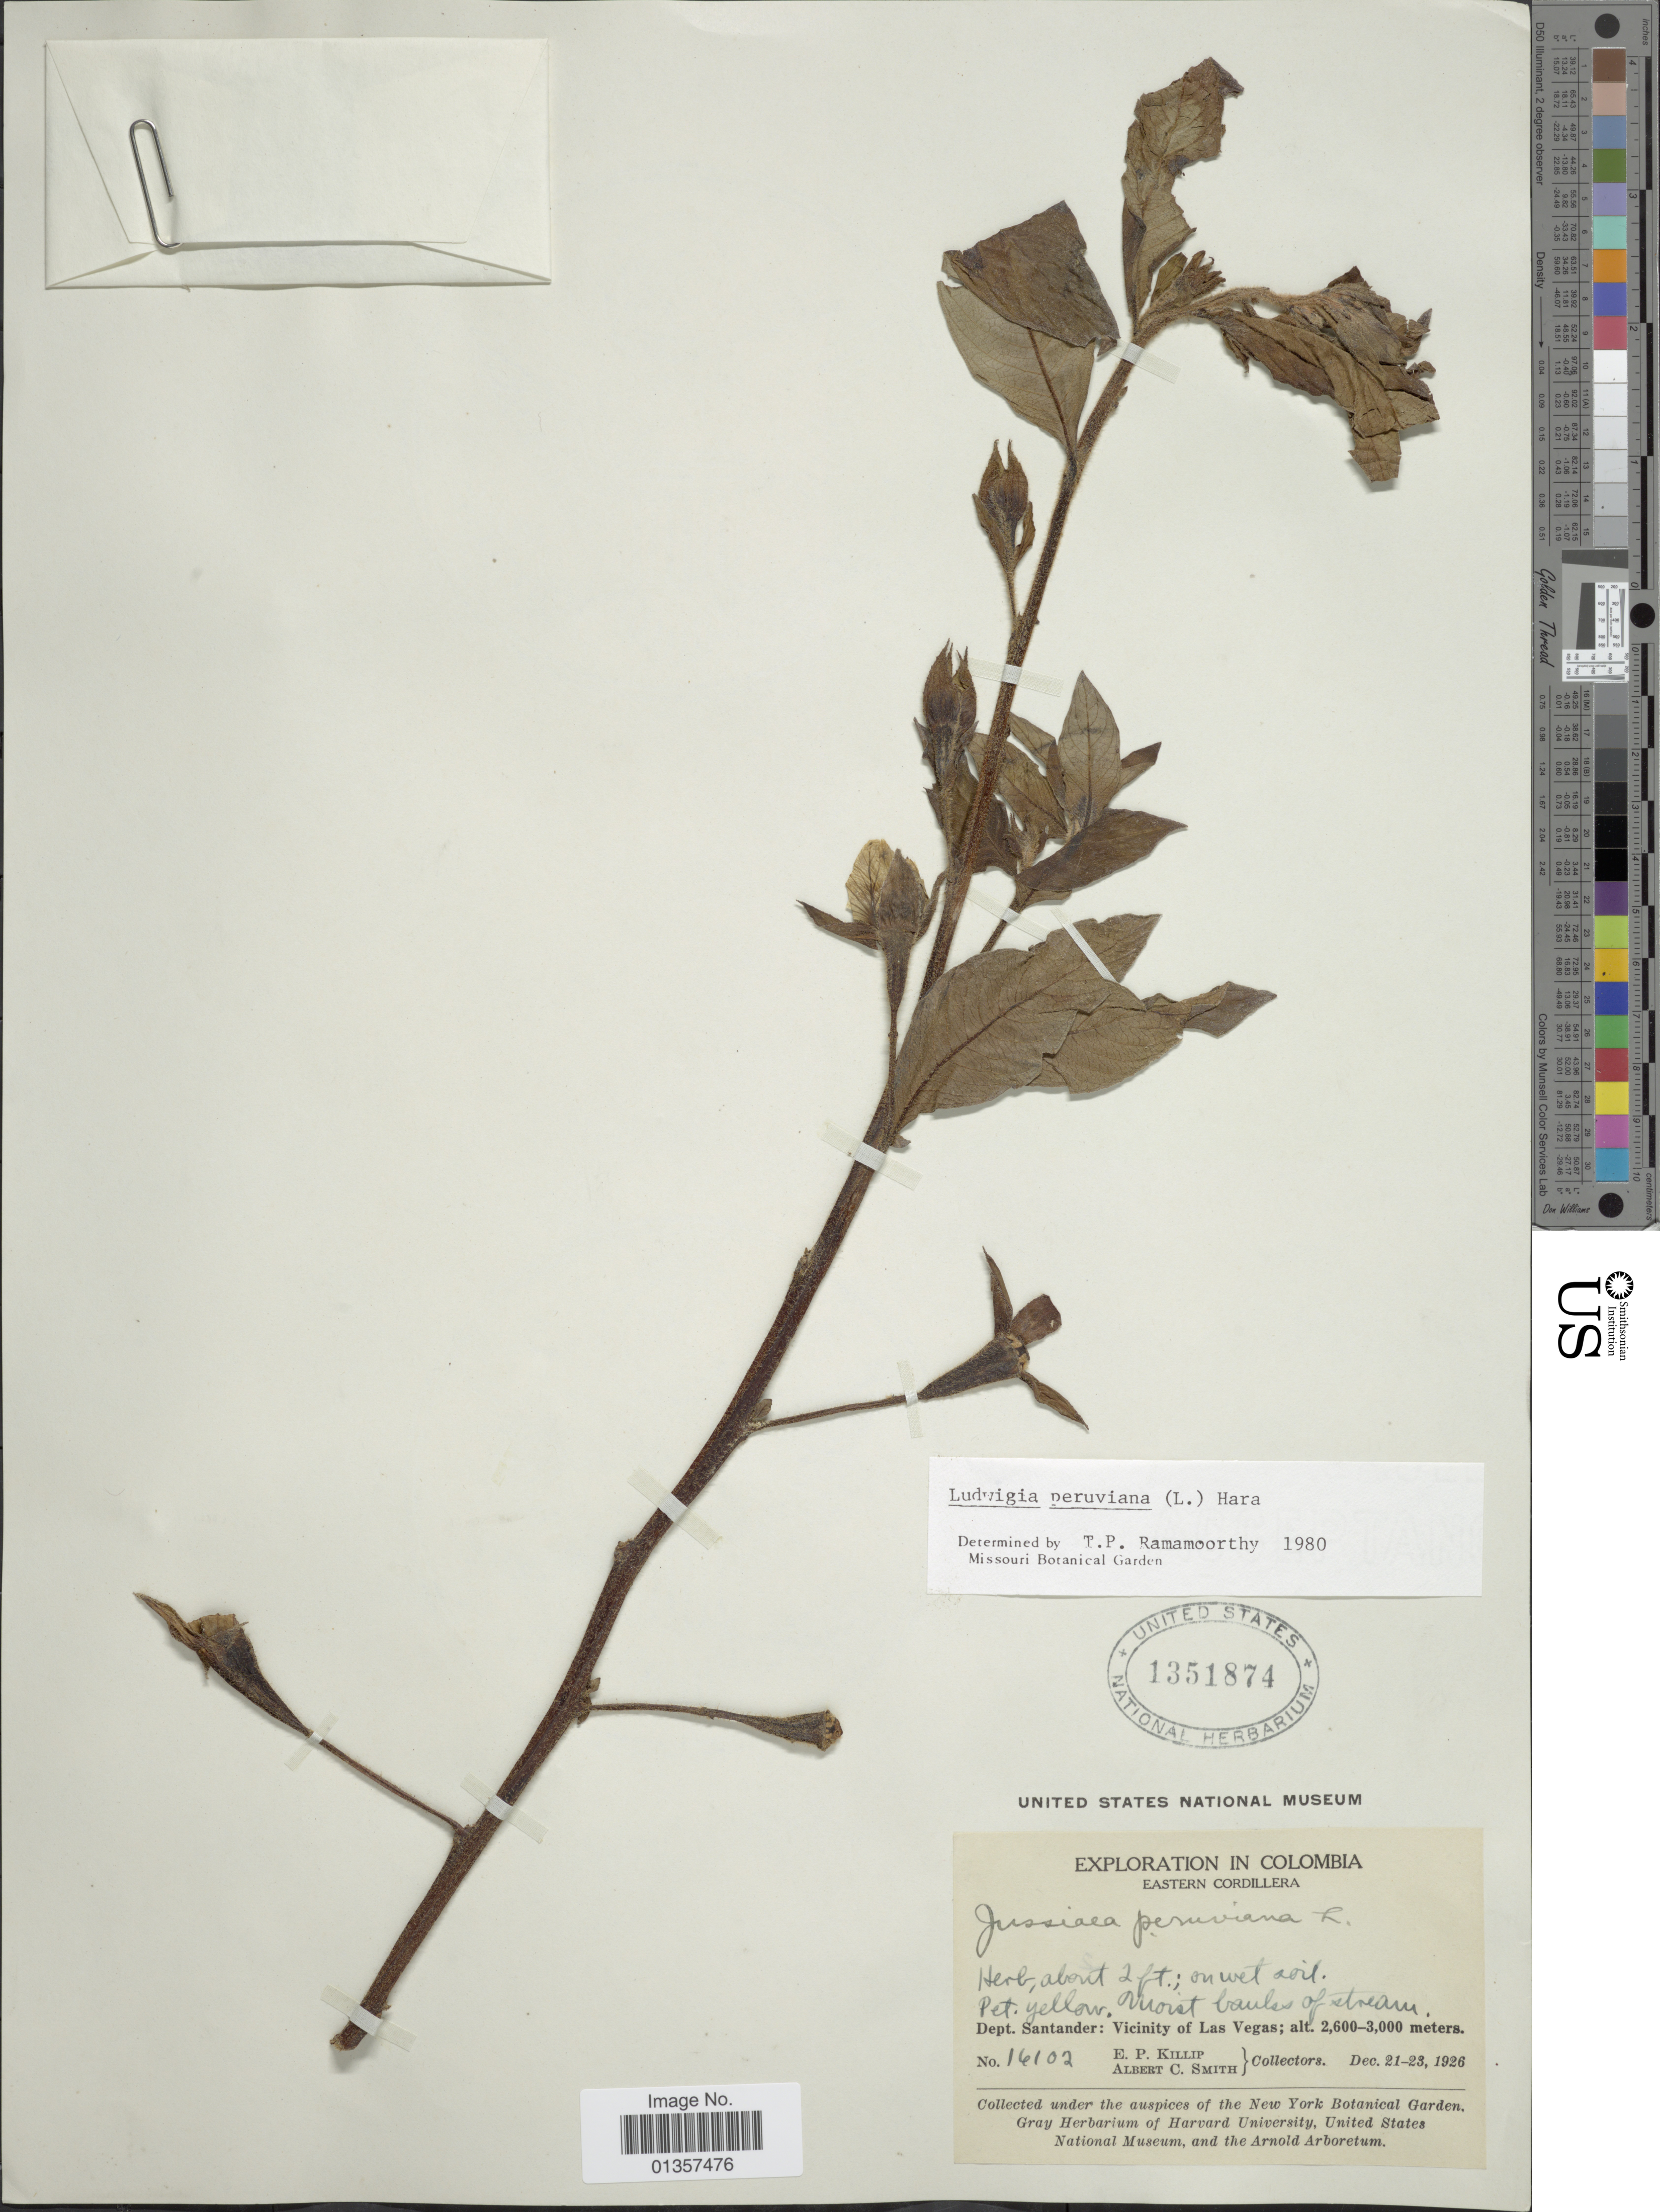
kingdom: Plantae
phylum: Tracheophyta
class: Magnoliopsida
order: Myrtales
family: Onagraceae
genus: Ludwigia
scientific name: Ludwigia peruviana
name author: (L.) H. Hara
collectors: E. P. Killip & A. C. Smith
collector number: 14102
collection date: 1926-12-21/1926-12-23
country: Colombia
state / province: Santander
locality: Eastern Cordillera. Vicinity of Las Vegas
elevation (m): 2600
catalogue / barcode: US 1351874